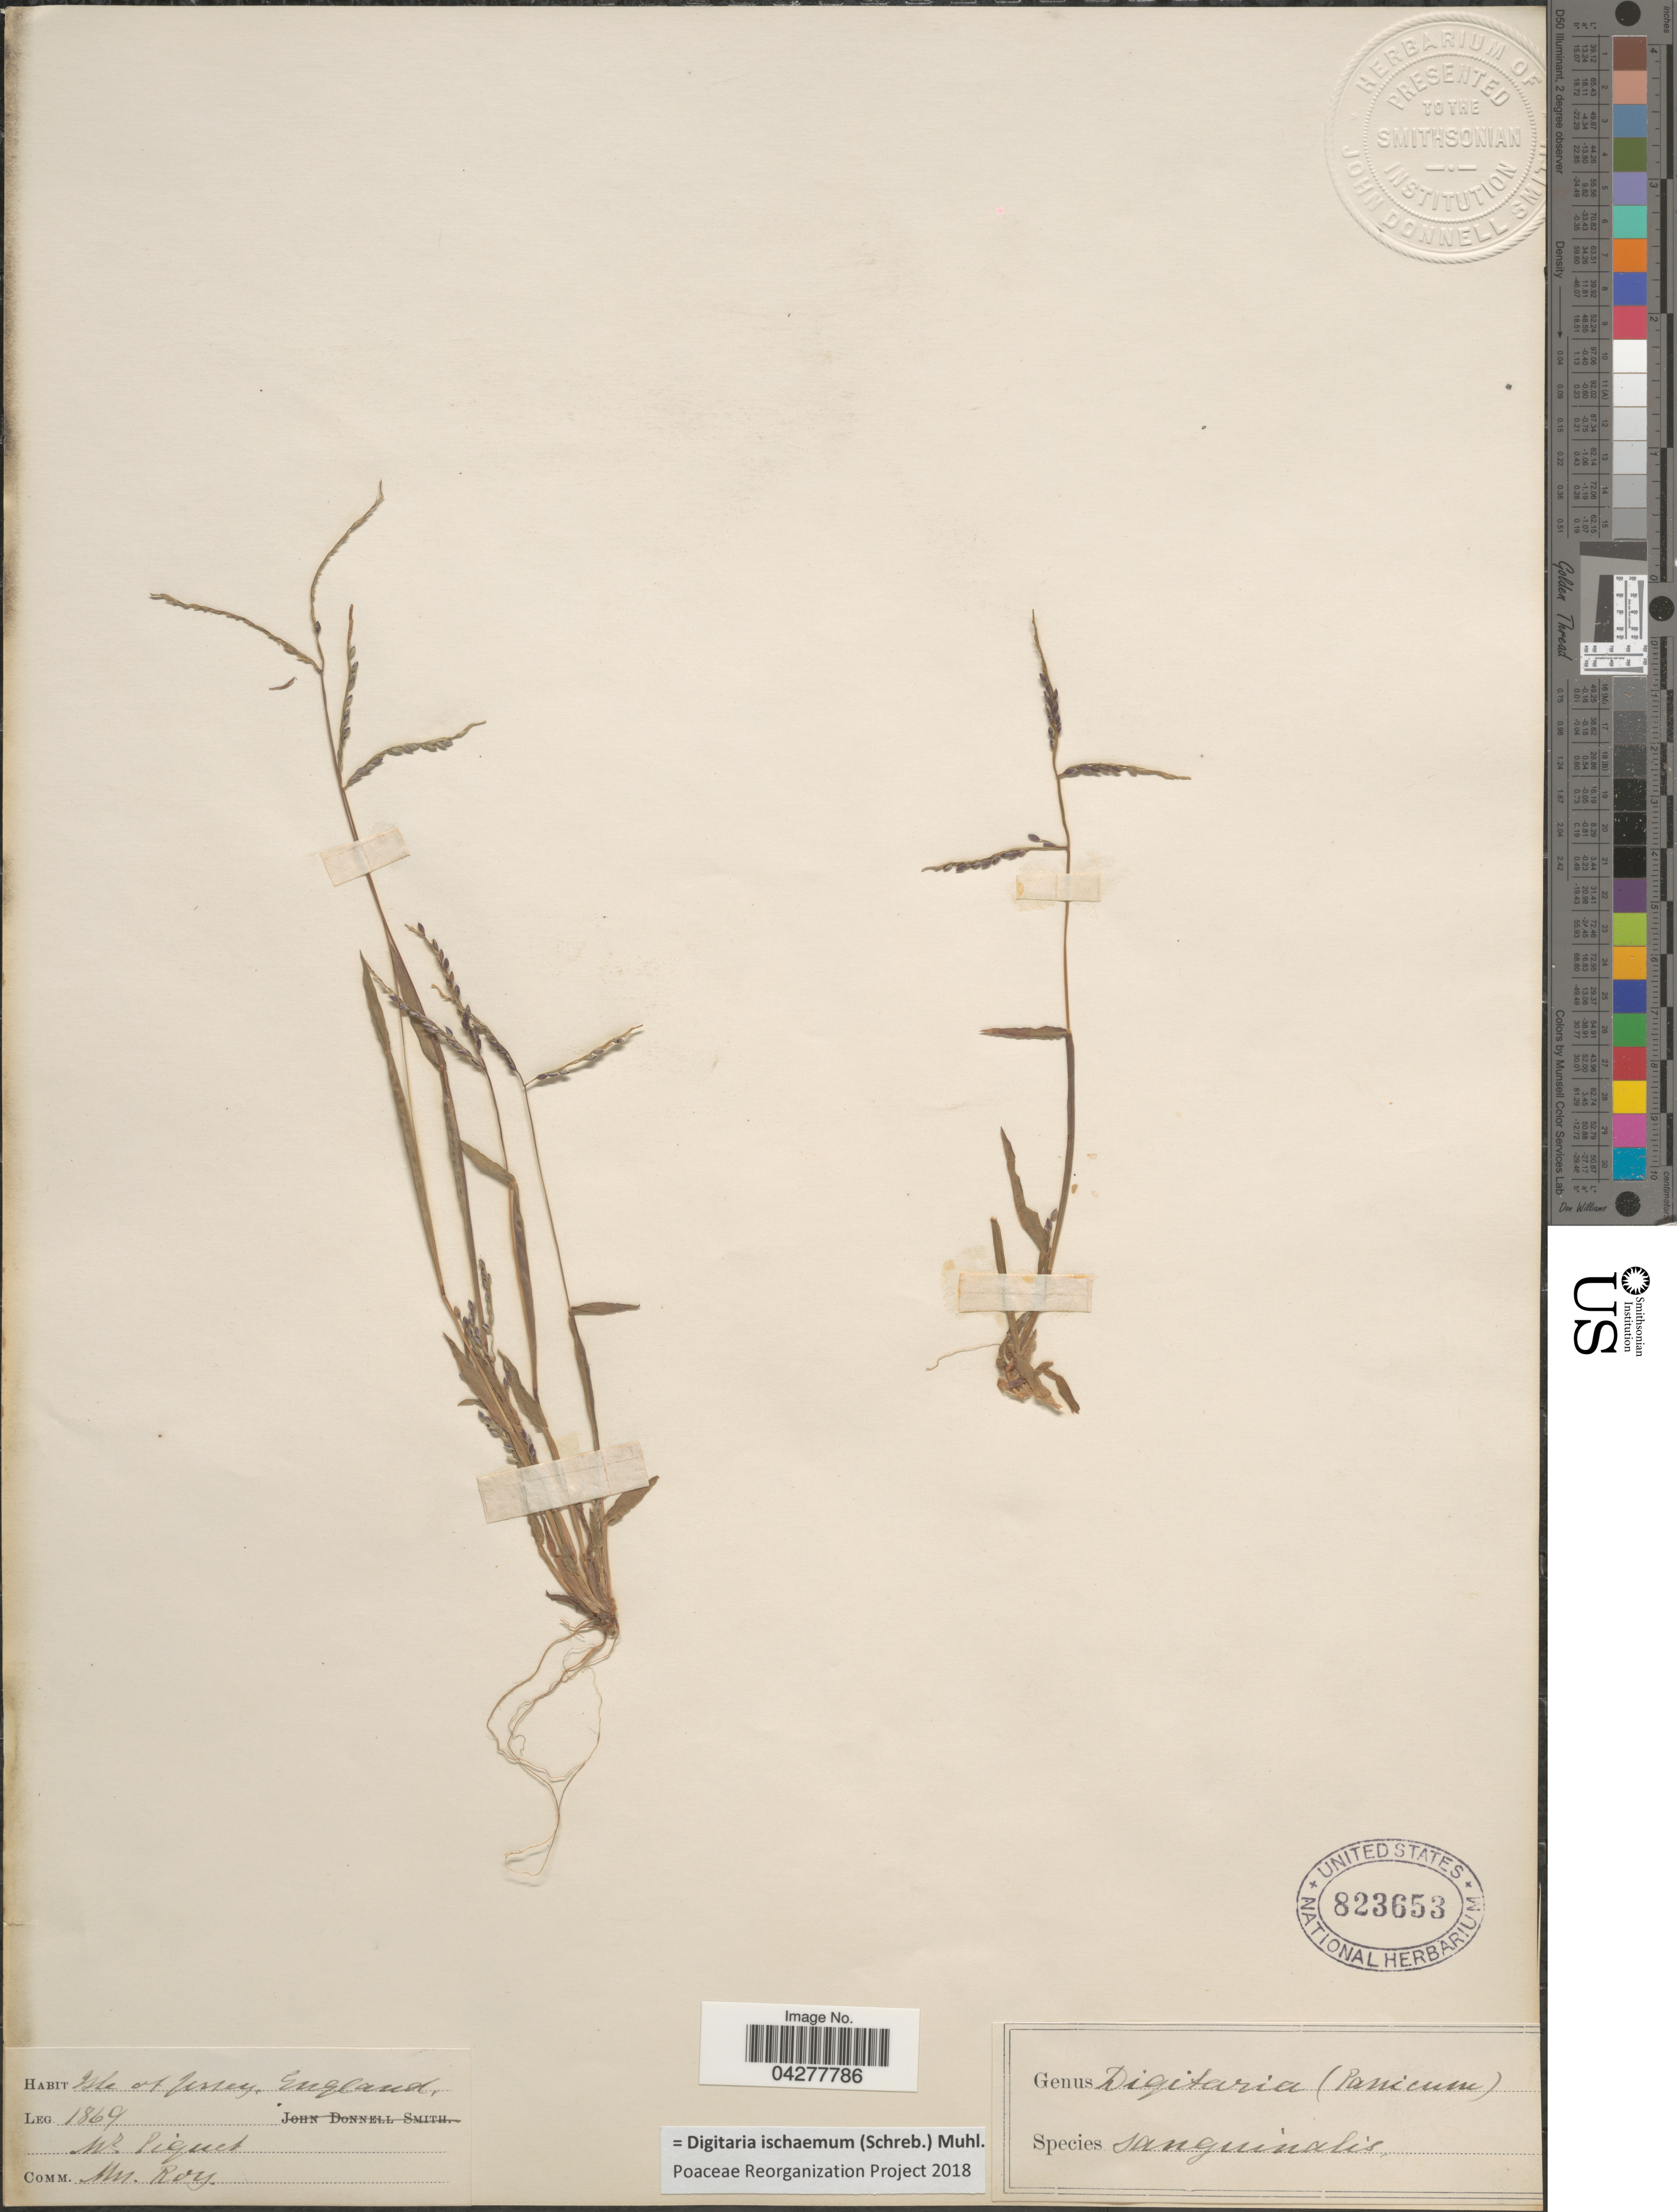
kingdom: Plantae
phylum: Tracheophyta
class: Liliopsida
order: Poales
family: Poaceae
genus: Digitaria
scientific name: Digitaria ischaemum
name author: (Schreber) Schreber ex Muhl.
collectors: -. Piquet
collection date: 1869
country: United Kingdom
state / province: England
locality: Isle of Jersey.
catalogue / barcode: US 823653